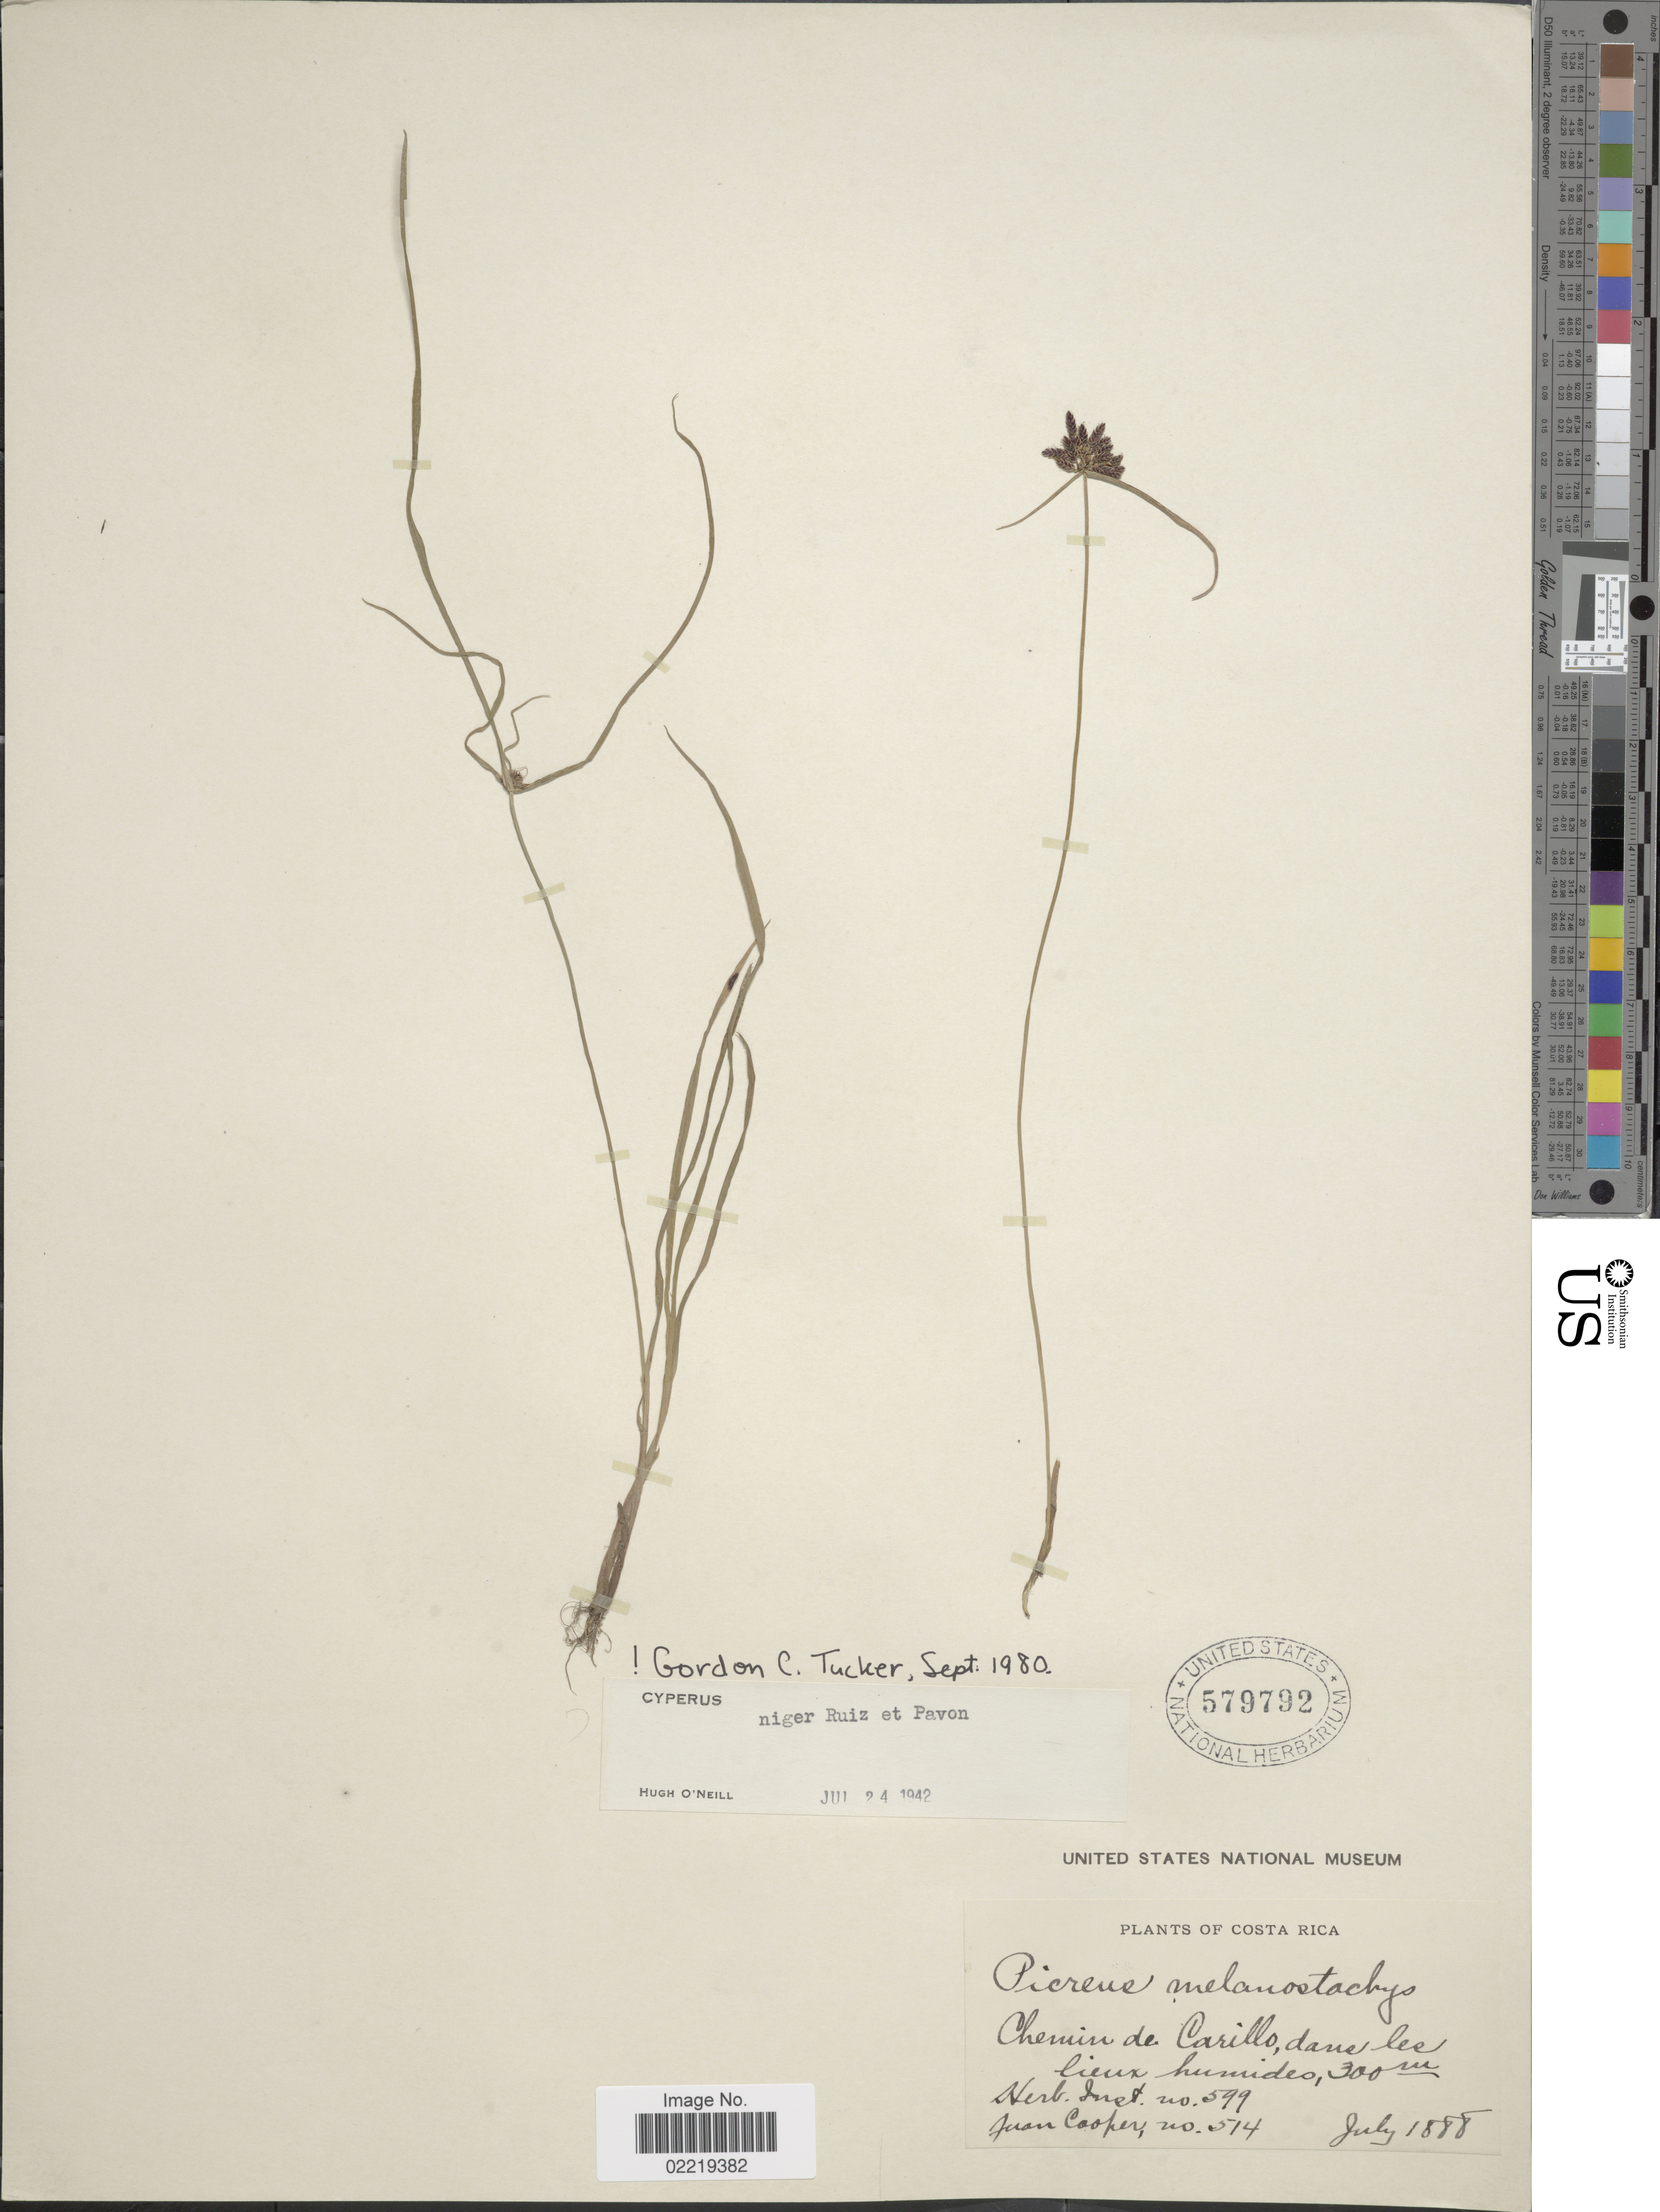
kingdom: Plantae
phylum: Tracheophyta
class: Liliopsida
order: Poales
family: Cyperaceae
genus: Cyperus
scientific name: Cyperus niger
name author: Ruiz & Pav.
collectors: J. J. Cooper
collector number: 514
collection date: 1888-07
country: Costa Rica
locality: Chemin de Carillo, dans les lieux humides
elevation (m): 300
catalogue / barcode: US 579792